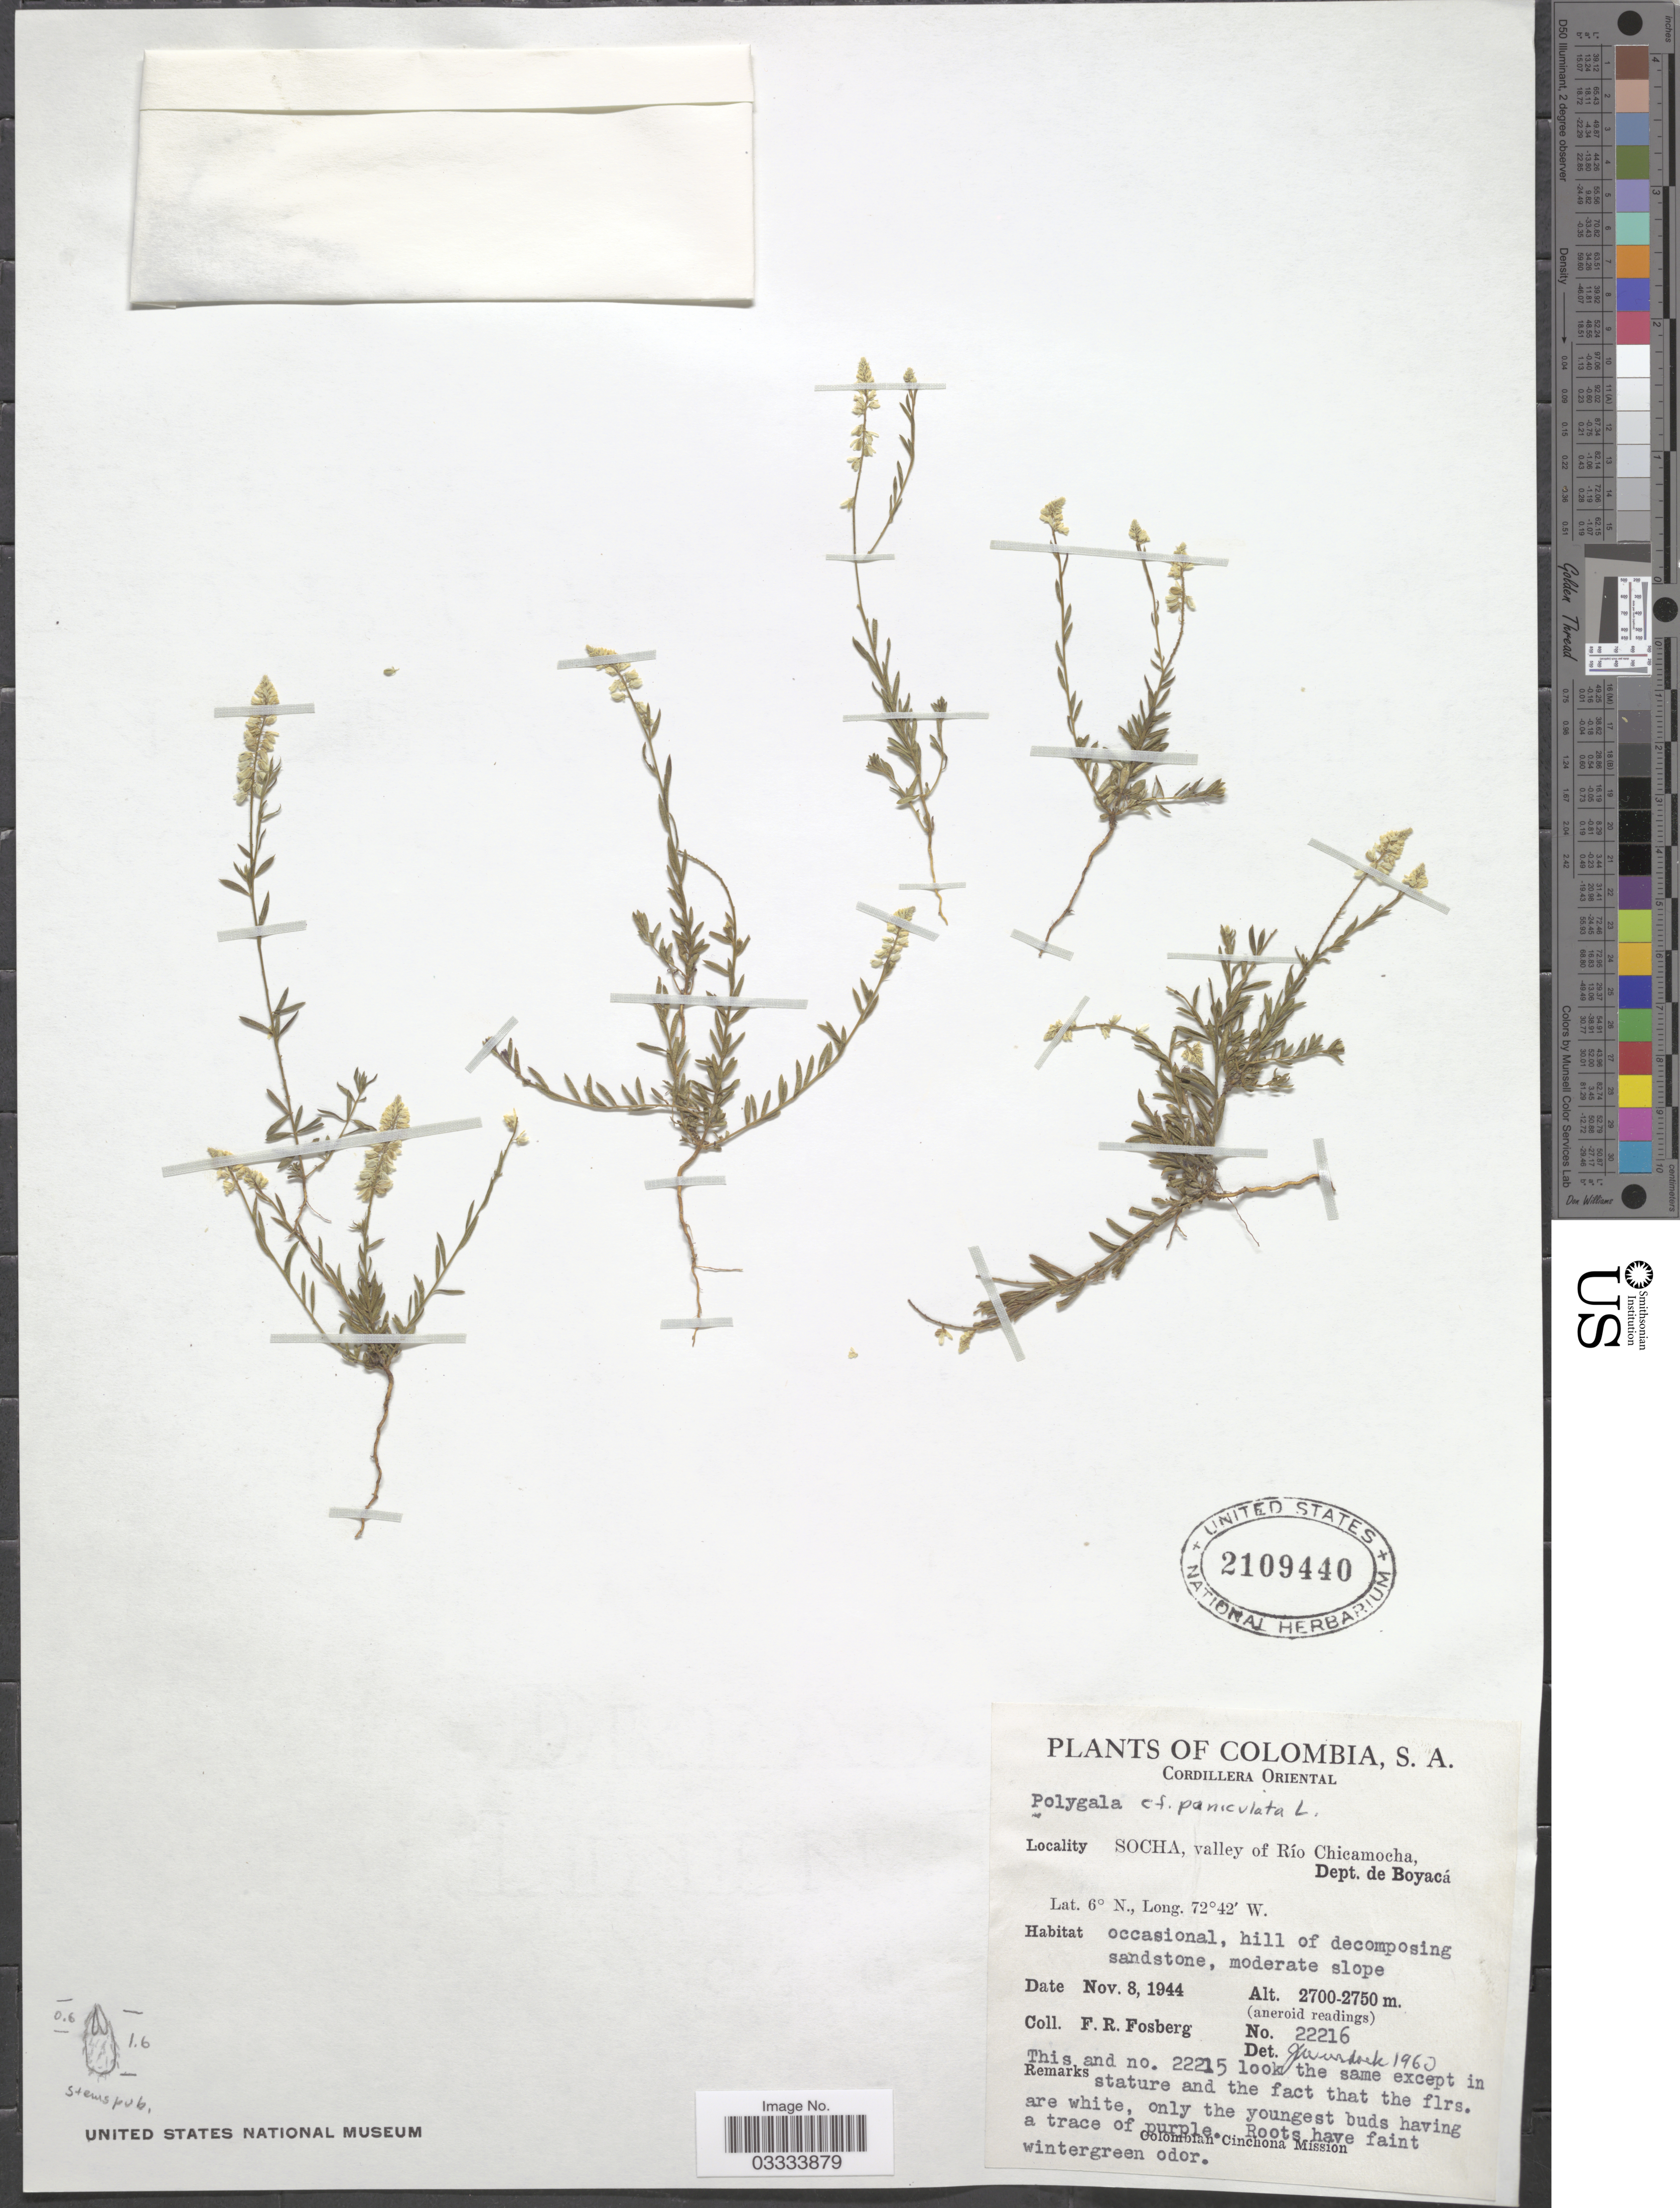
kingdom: Plantae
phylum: Tracheophyta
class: Magnoliopsida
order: Fabales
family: Polygalaceae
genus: Polygala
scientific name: Polygala paniculata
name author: L.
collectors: F. R. Fosberg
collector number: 22216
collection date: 1944-11-08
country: Colombia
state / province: Boyacá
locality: Cordillera Oriental. Socha, valley of Río Chicamocha, Dept. de Boyacá.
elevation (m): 2700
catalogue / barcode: US 2109440